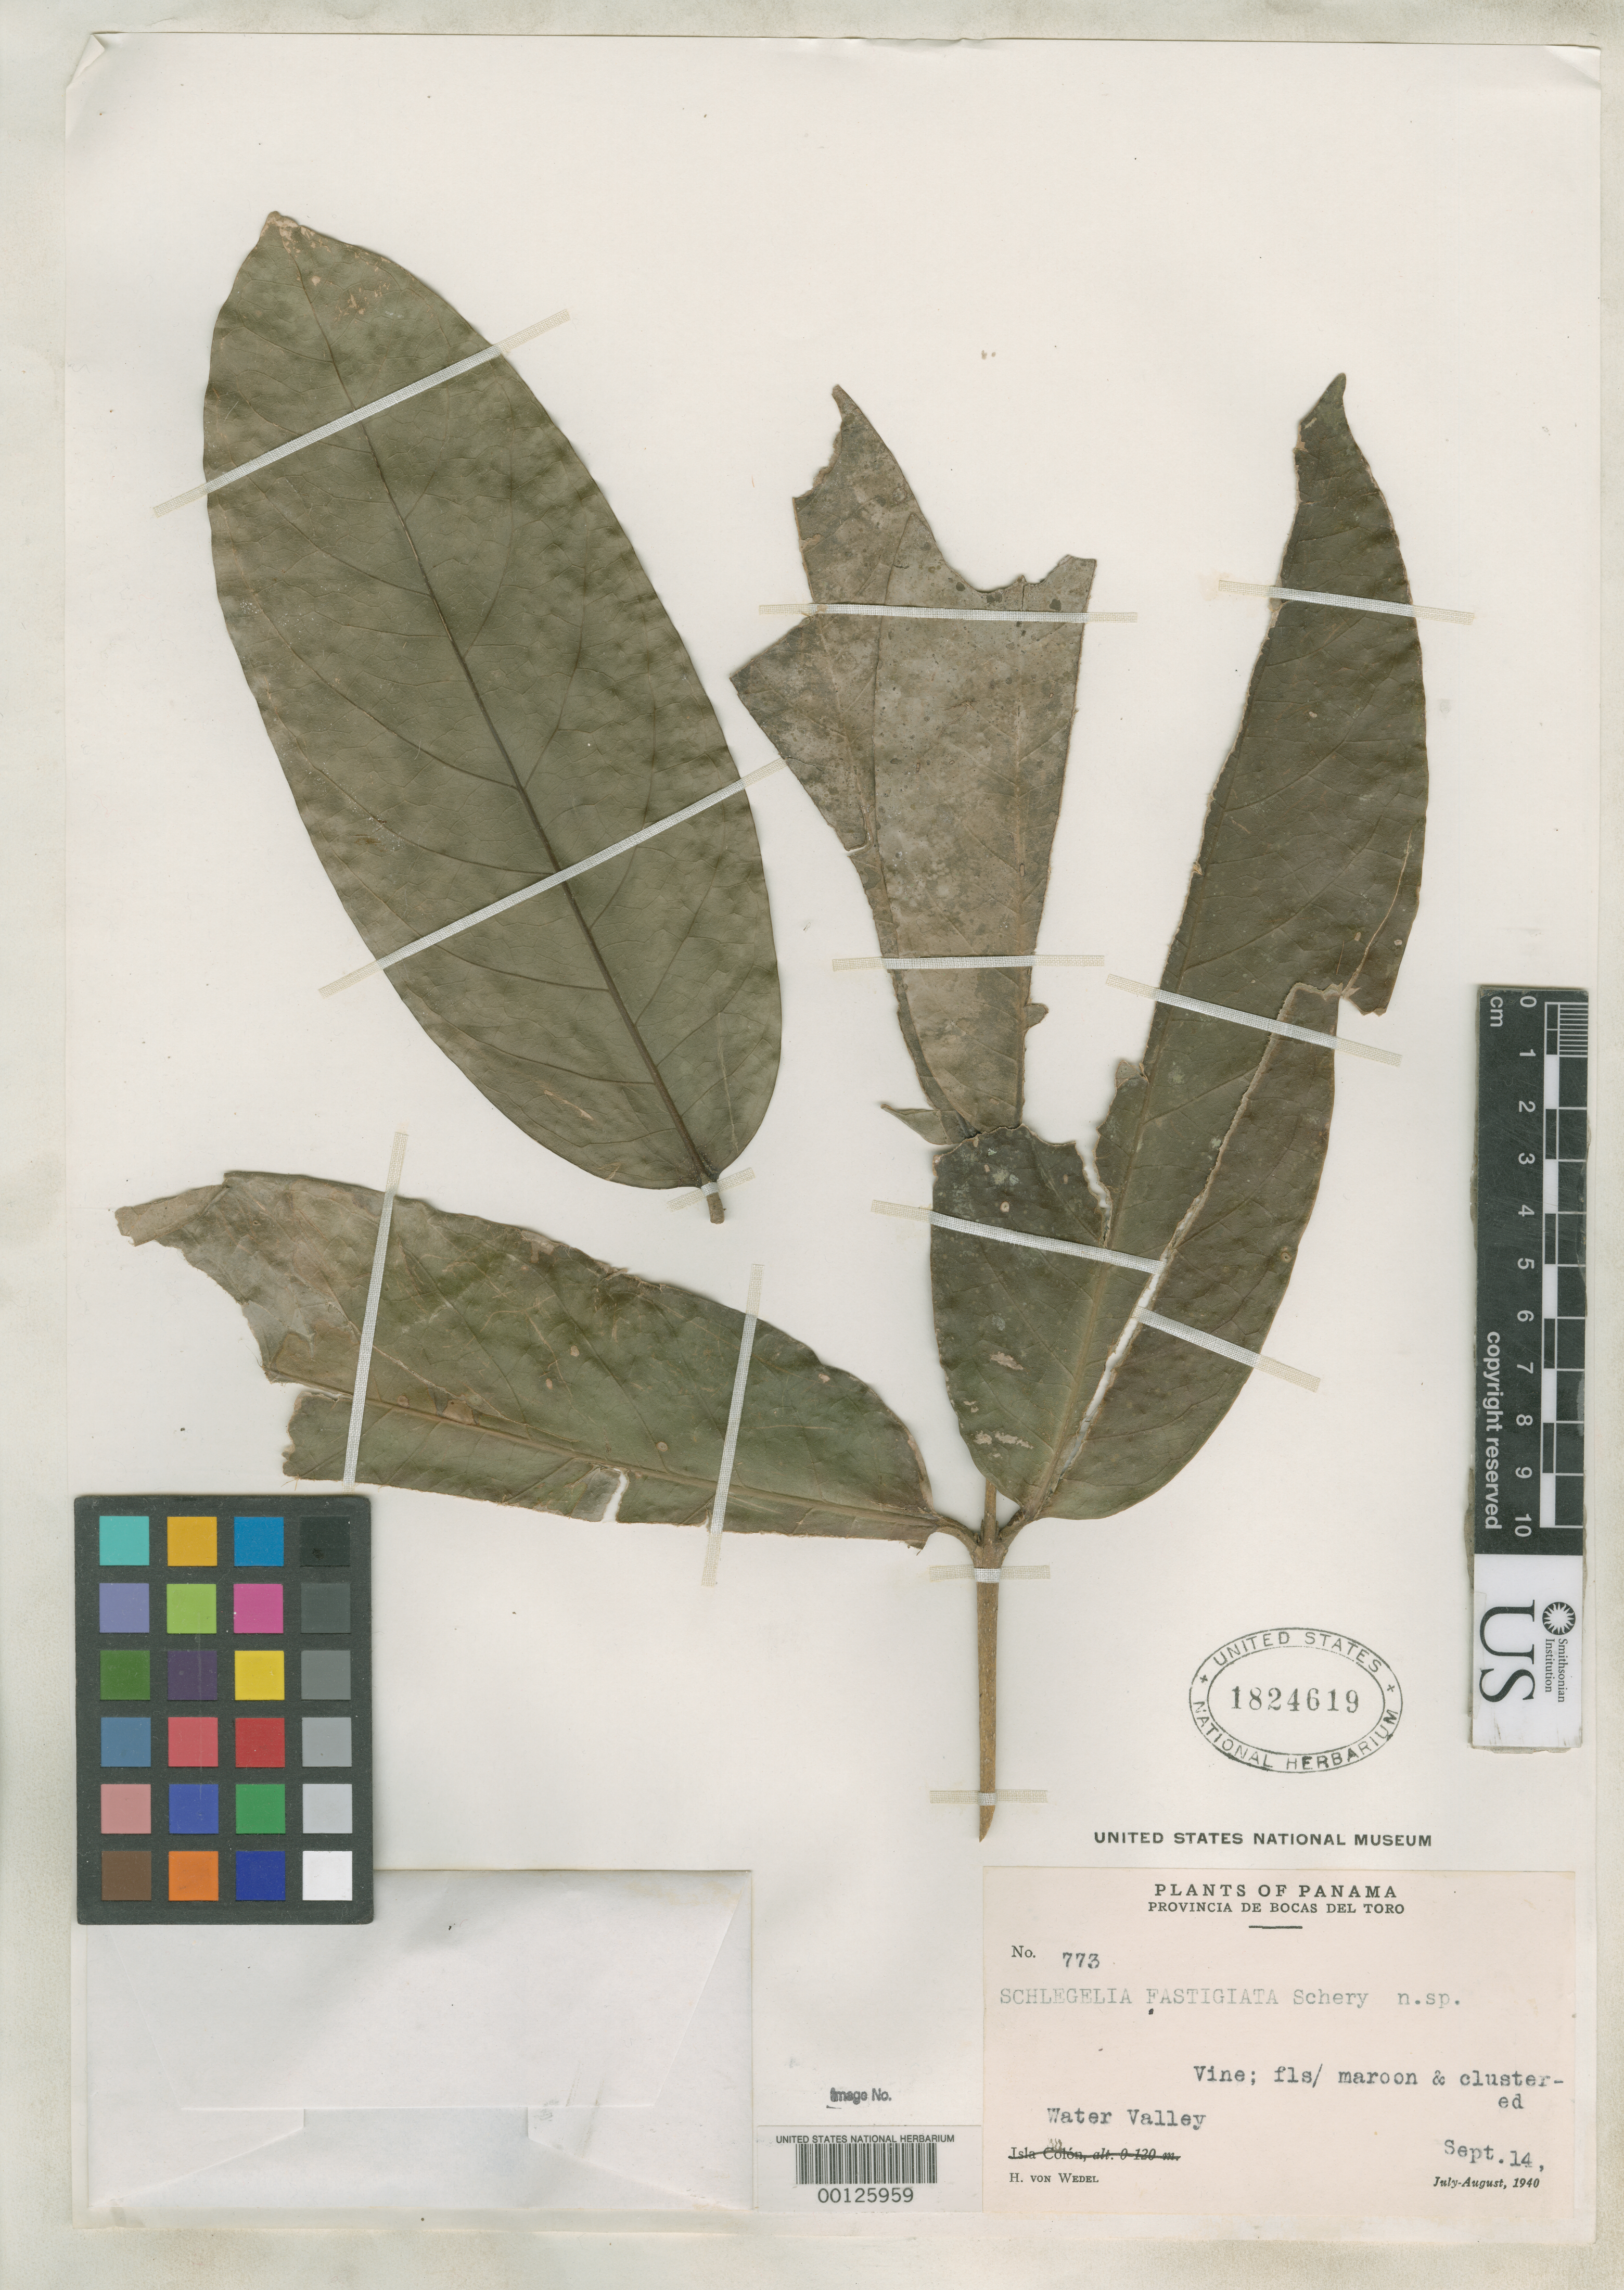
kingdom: Plantae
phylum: Tracheophyta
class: Magnoliopsida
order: Lamiales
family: Schlegeliaceae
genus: Schlegelia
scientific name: Schlegelia fastigiata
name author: Schery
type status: Isotype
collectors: H. von Wedel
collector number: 773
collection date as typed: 14 Sep 1940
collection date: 1940-09-14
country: Panama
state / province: Bocas del Toro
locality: Water Valley.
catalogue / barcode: US 1824619